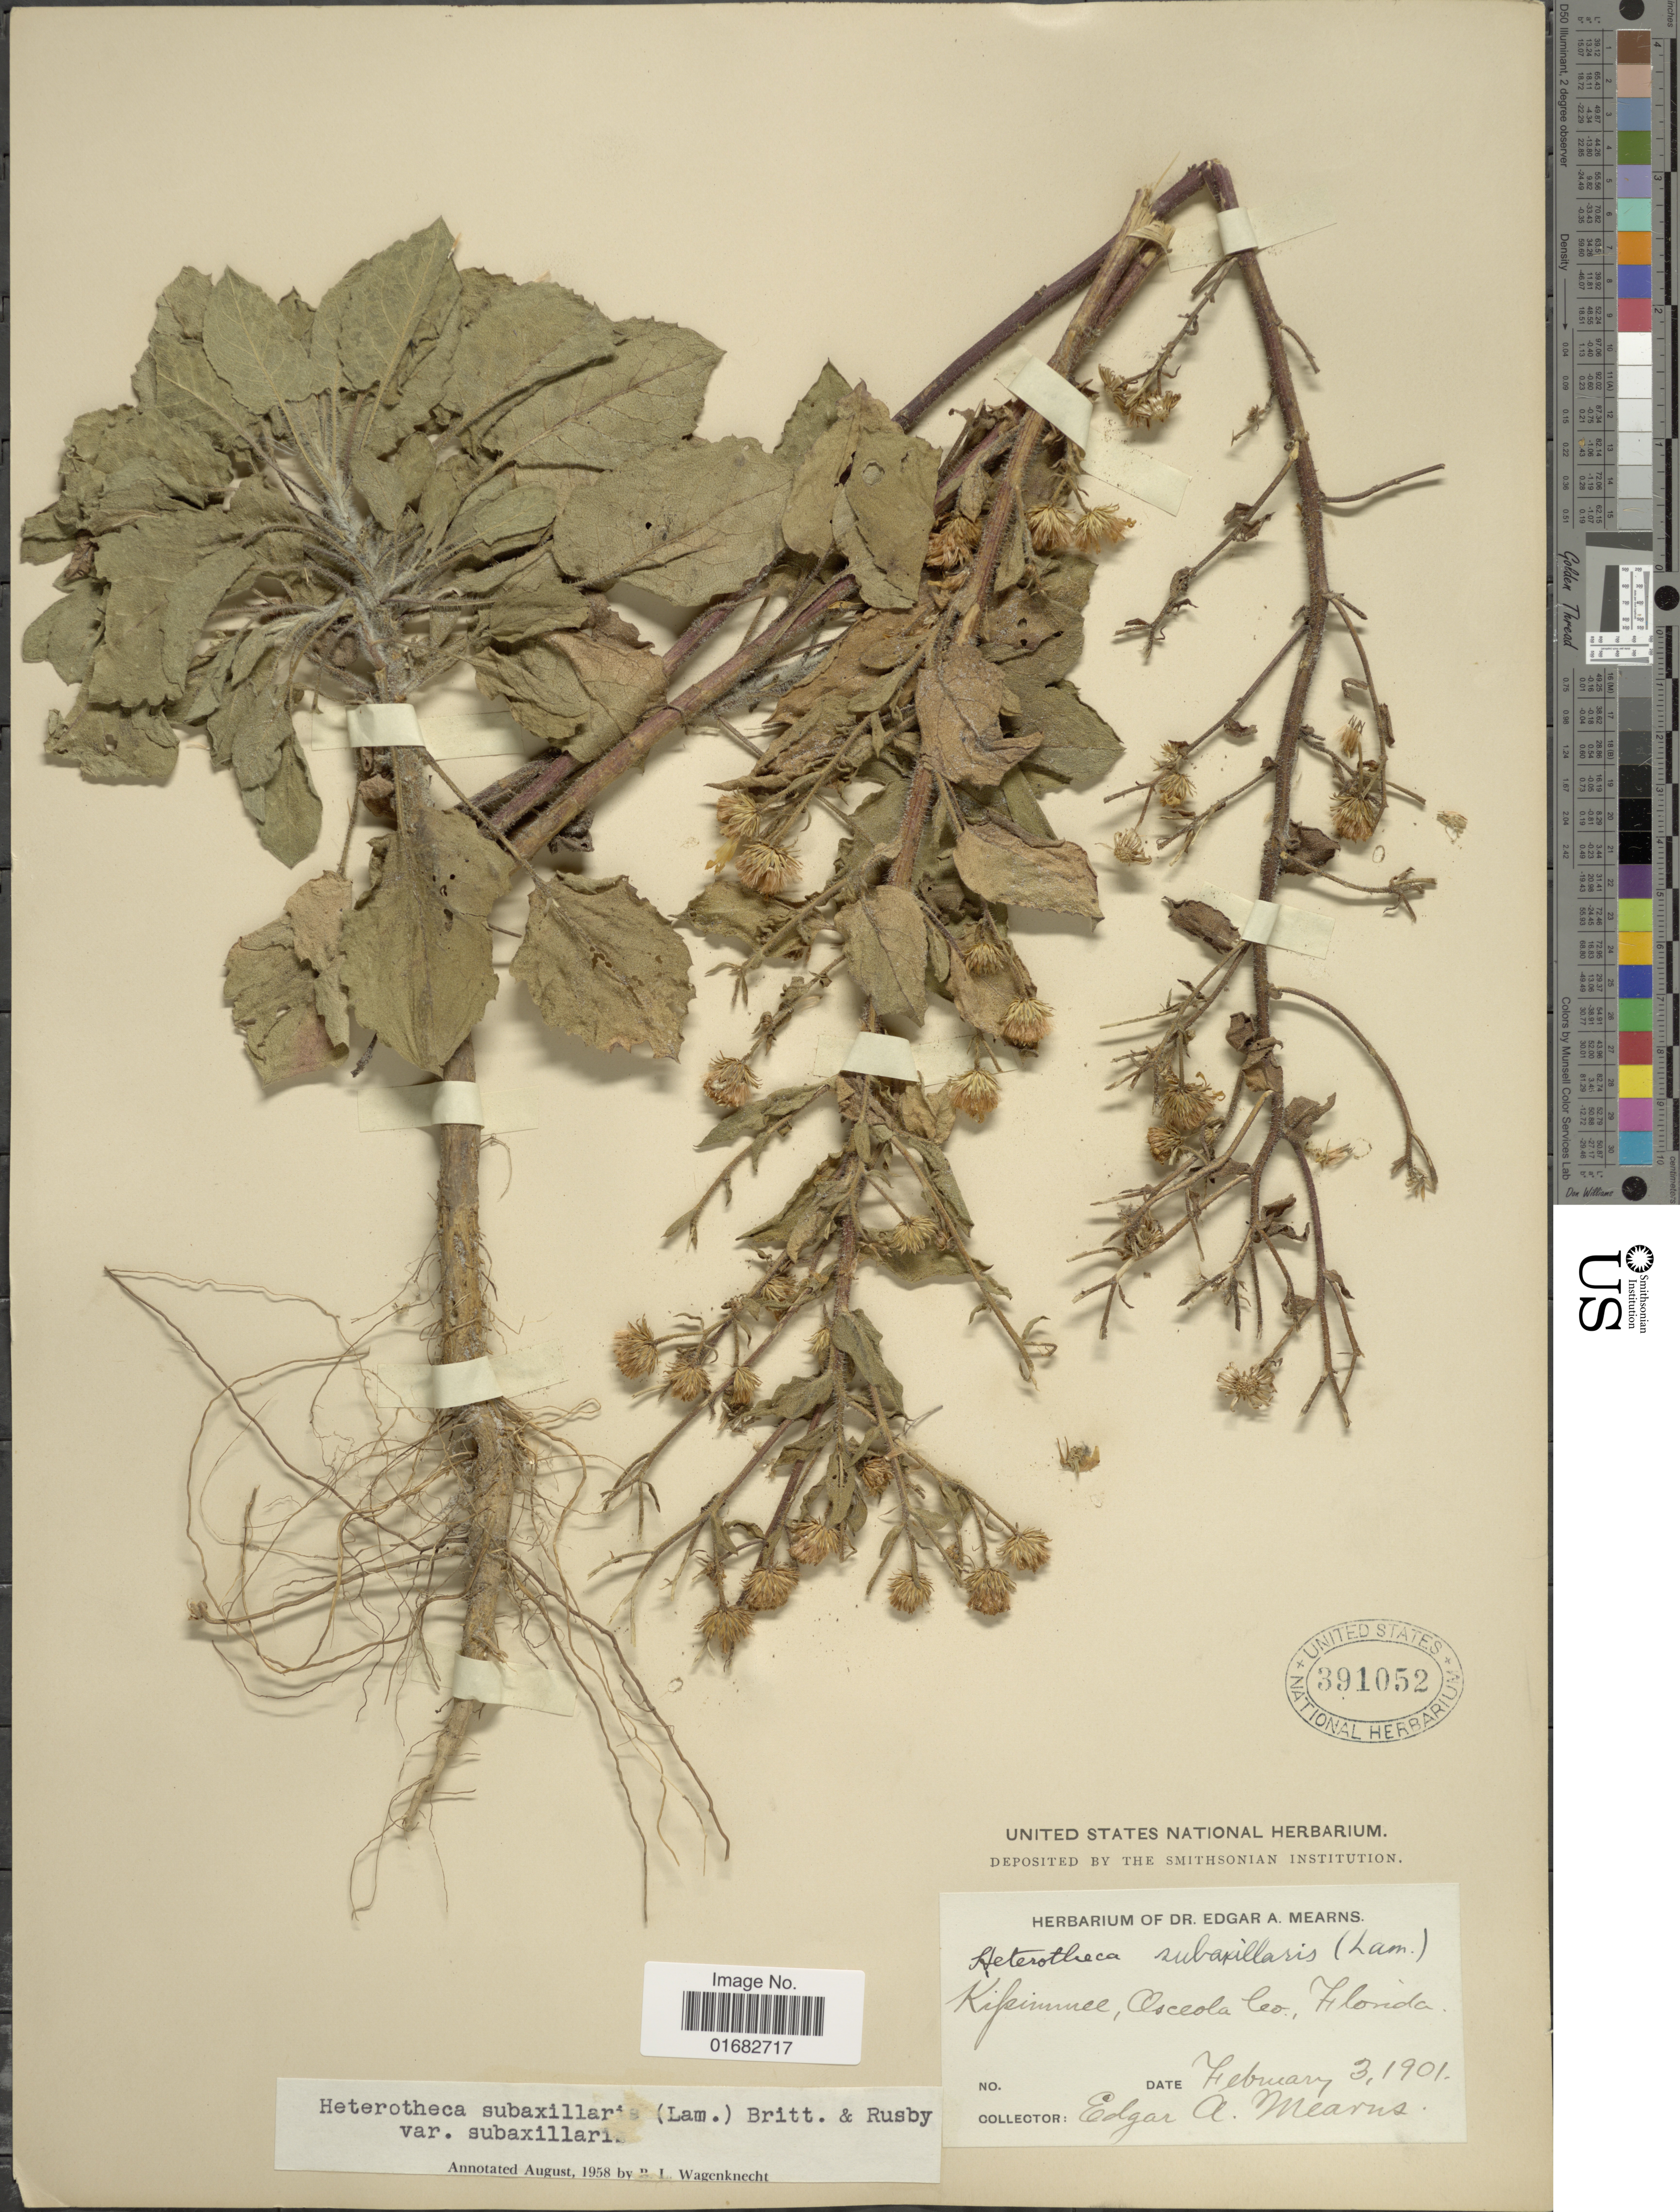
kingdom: Plantae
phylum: Tracheophyta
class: Magnoliopsida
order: Asterales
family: Asteraceae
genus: Heterotheca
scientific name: Heterotheca subaxillaris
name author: (Lam.) Britton & Rusby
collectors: E. A. Mearns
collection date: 1901-02-03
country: United States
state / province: Florida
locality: Kissimmee, Olsceola Co.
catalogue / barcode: US 391052